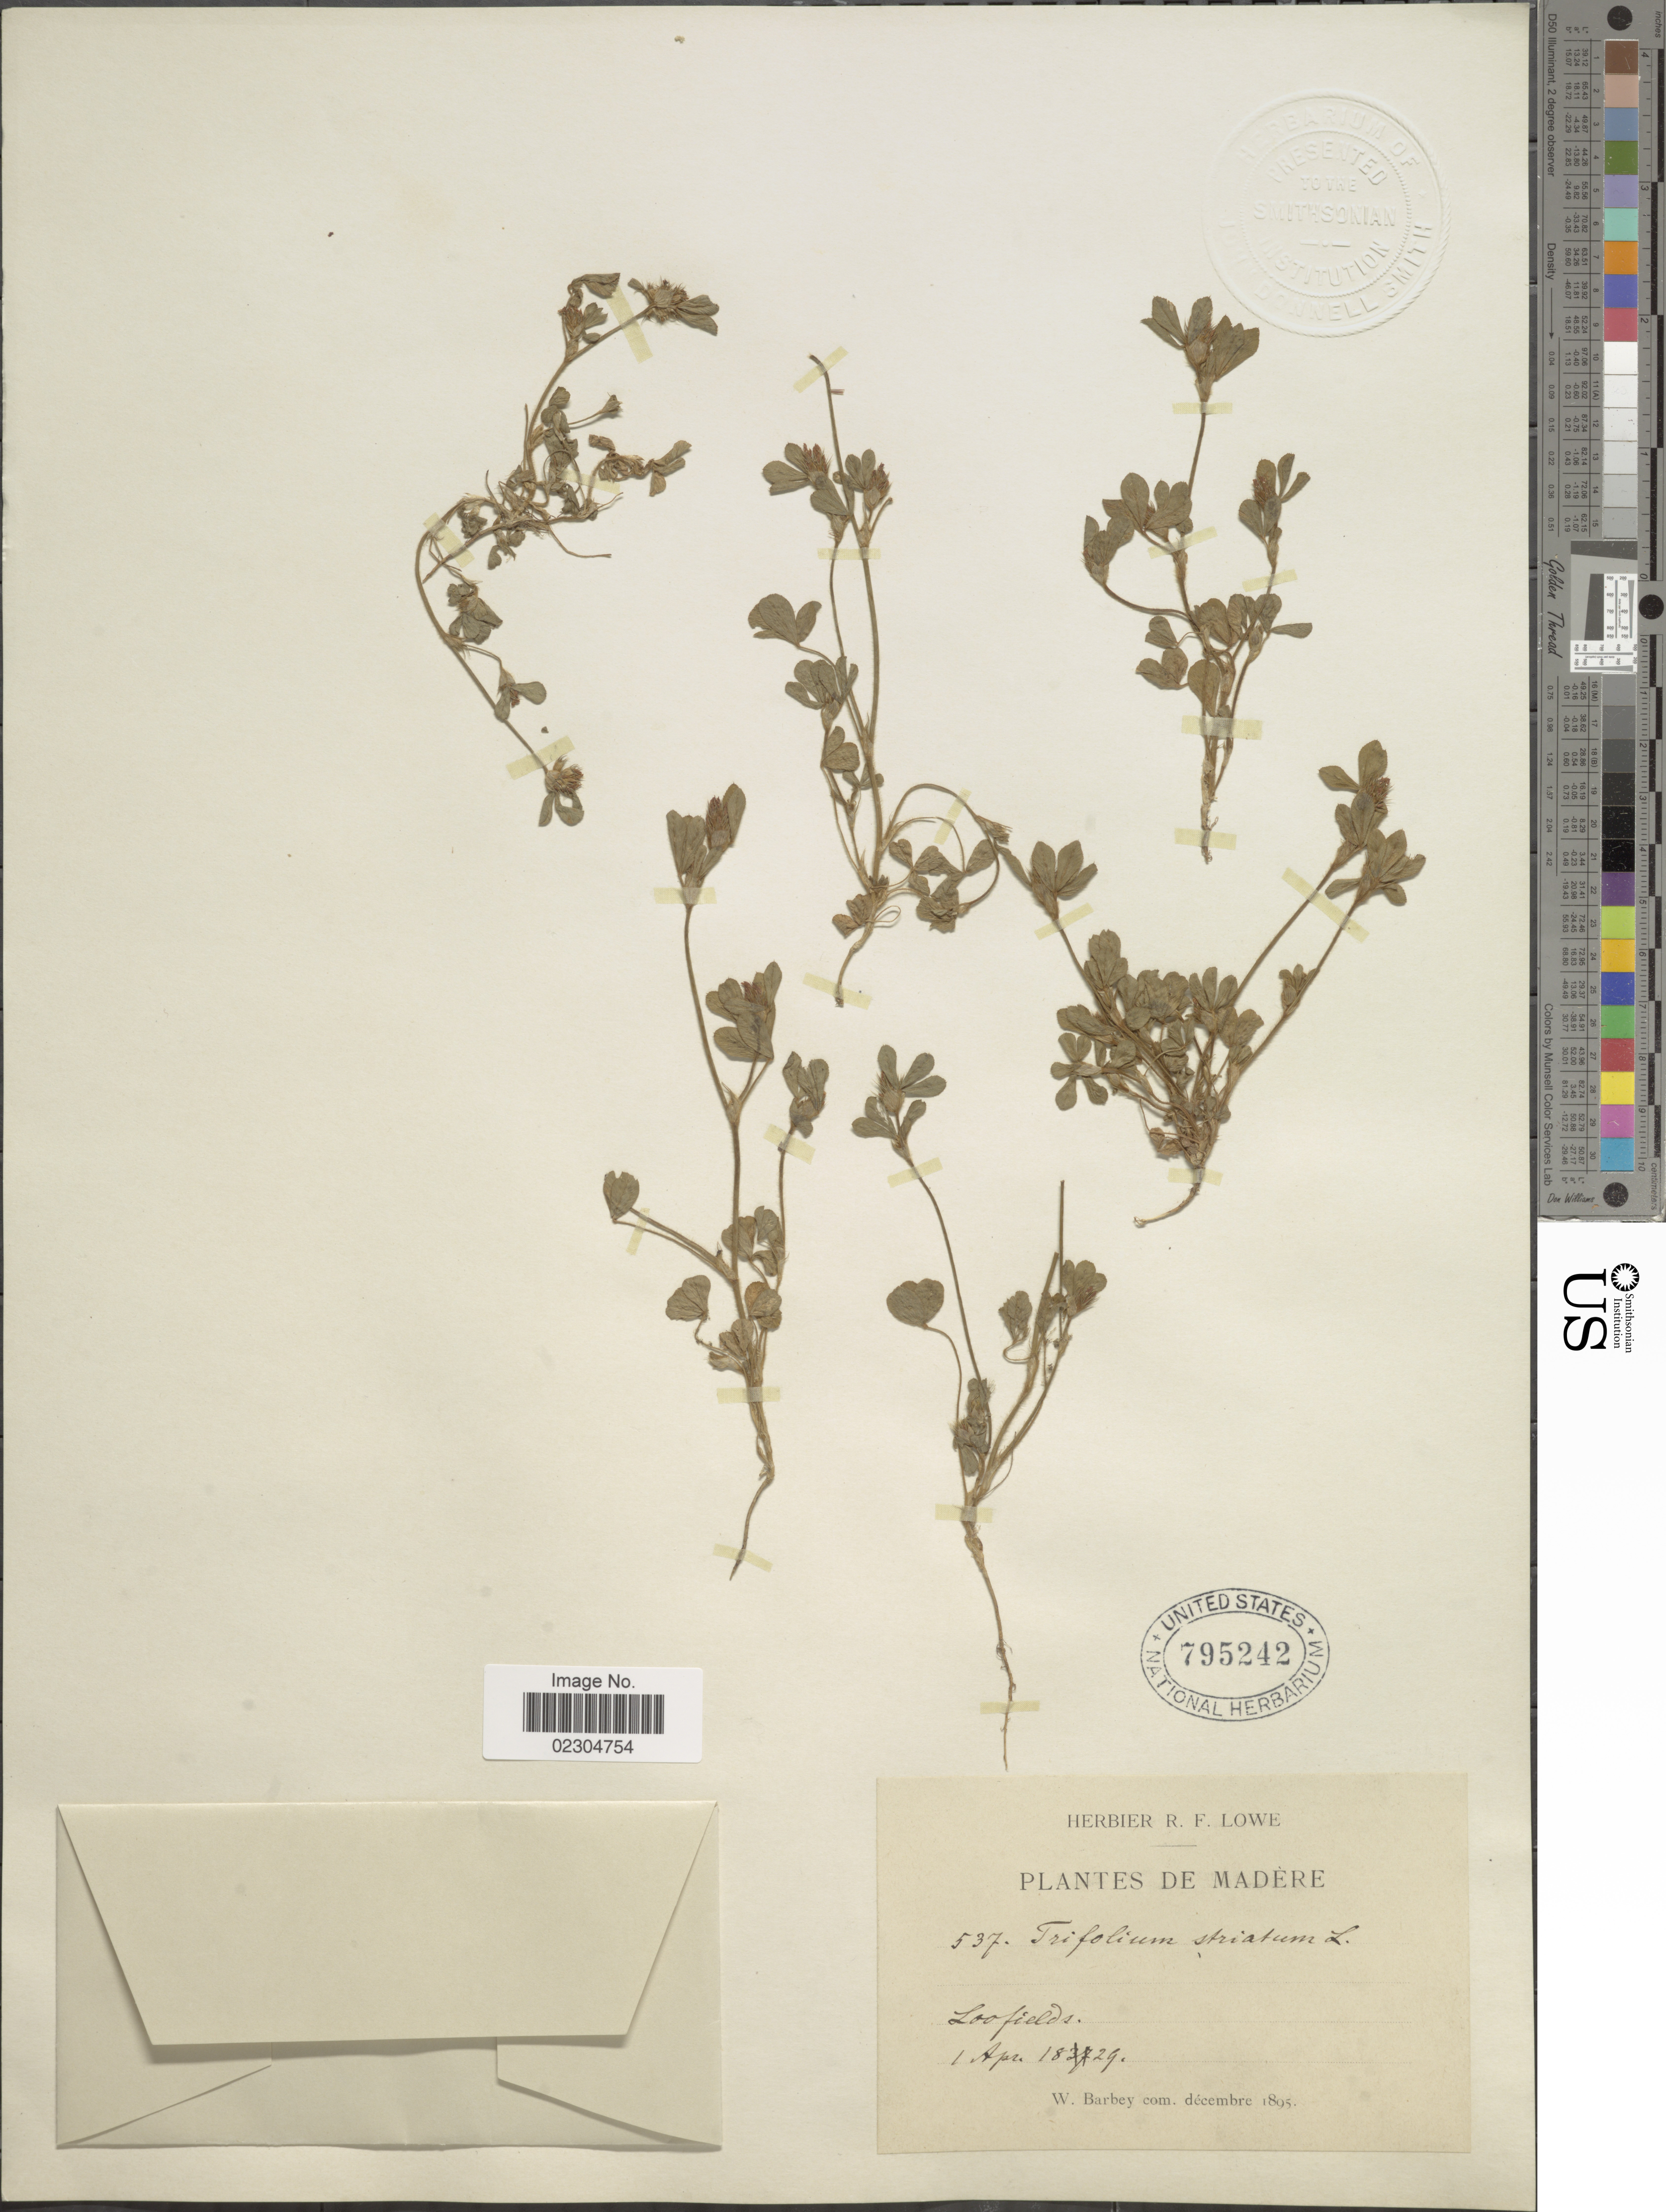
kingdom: Plantae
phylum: Tracheophyta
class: Magnoliopsida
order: Fabales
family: Fabaceae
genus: Trifolium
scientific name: Trifolium striatum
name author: L.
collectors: ex herb. R. F. Lowe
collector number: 537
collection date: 1829-04-01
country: Portugal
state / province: Madeira (Aut. Reg.)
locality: Madère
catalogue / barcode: US 795242